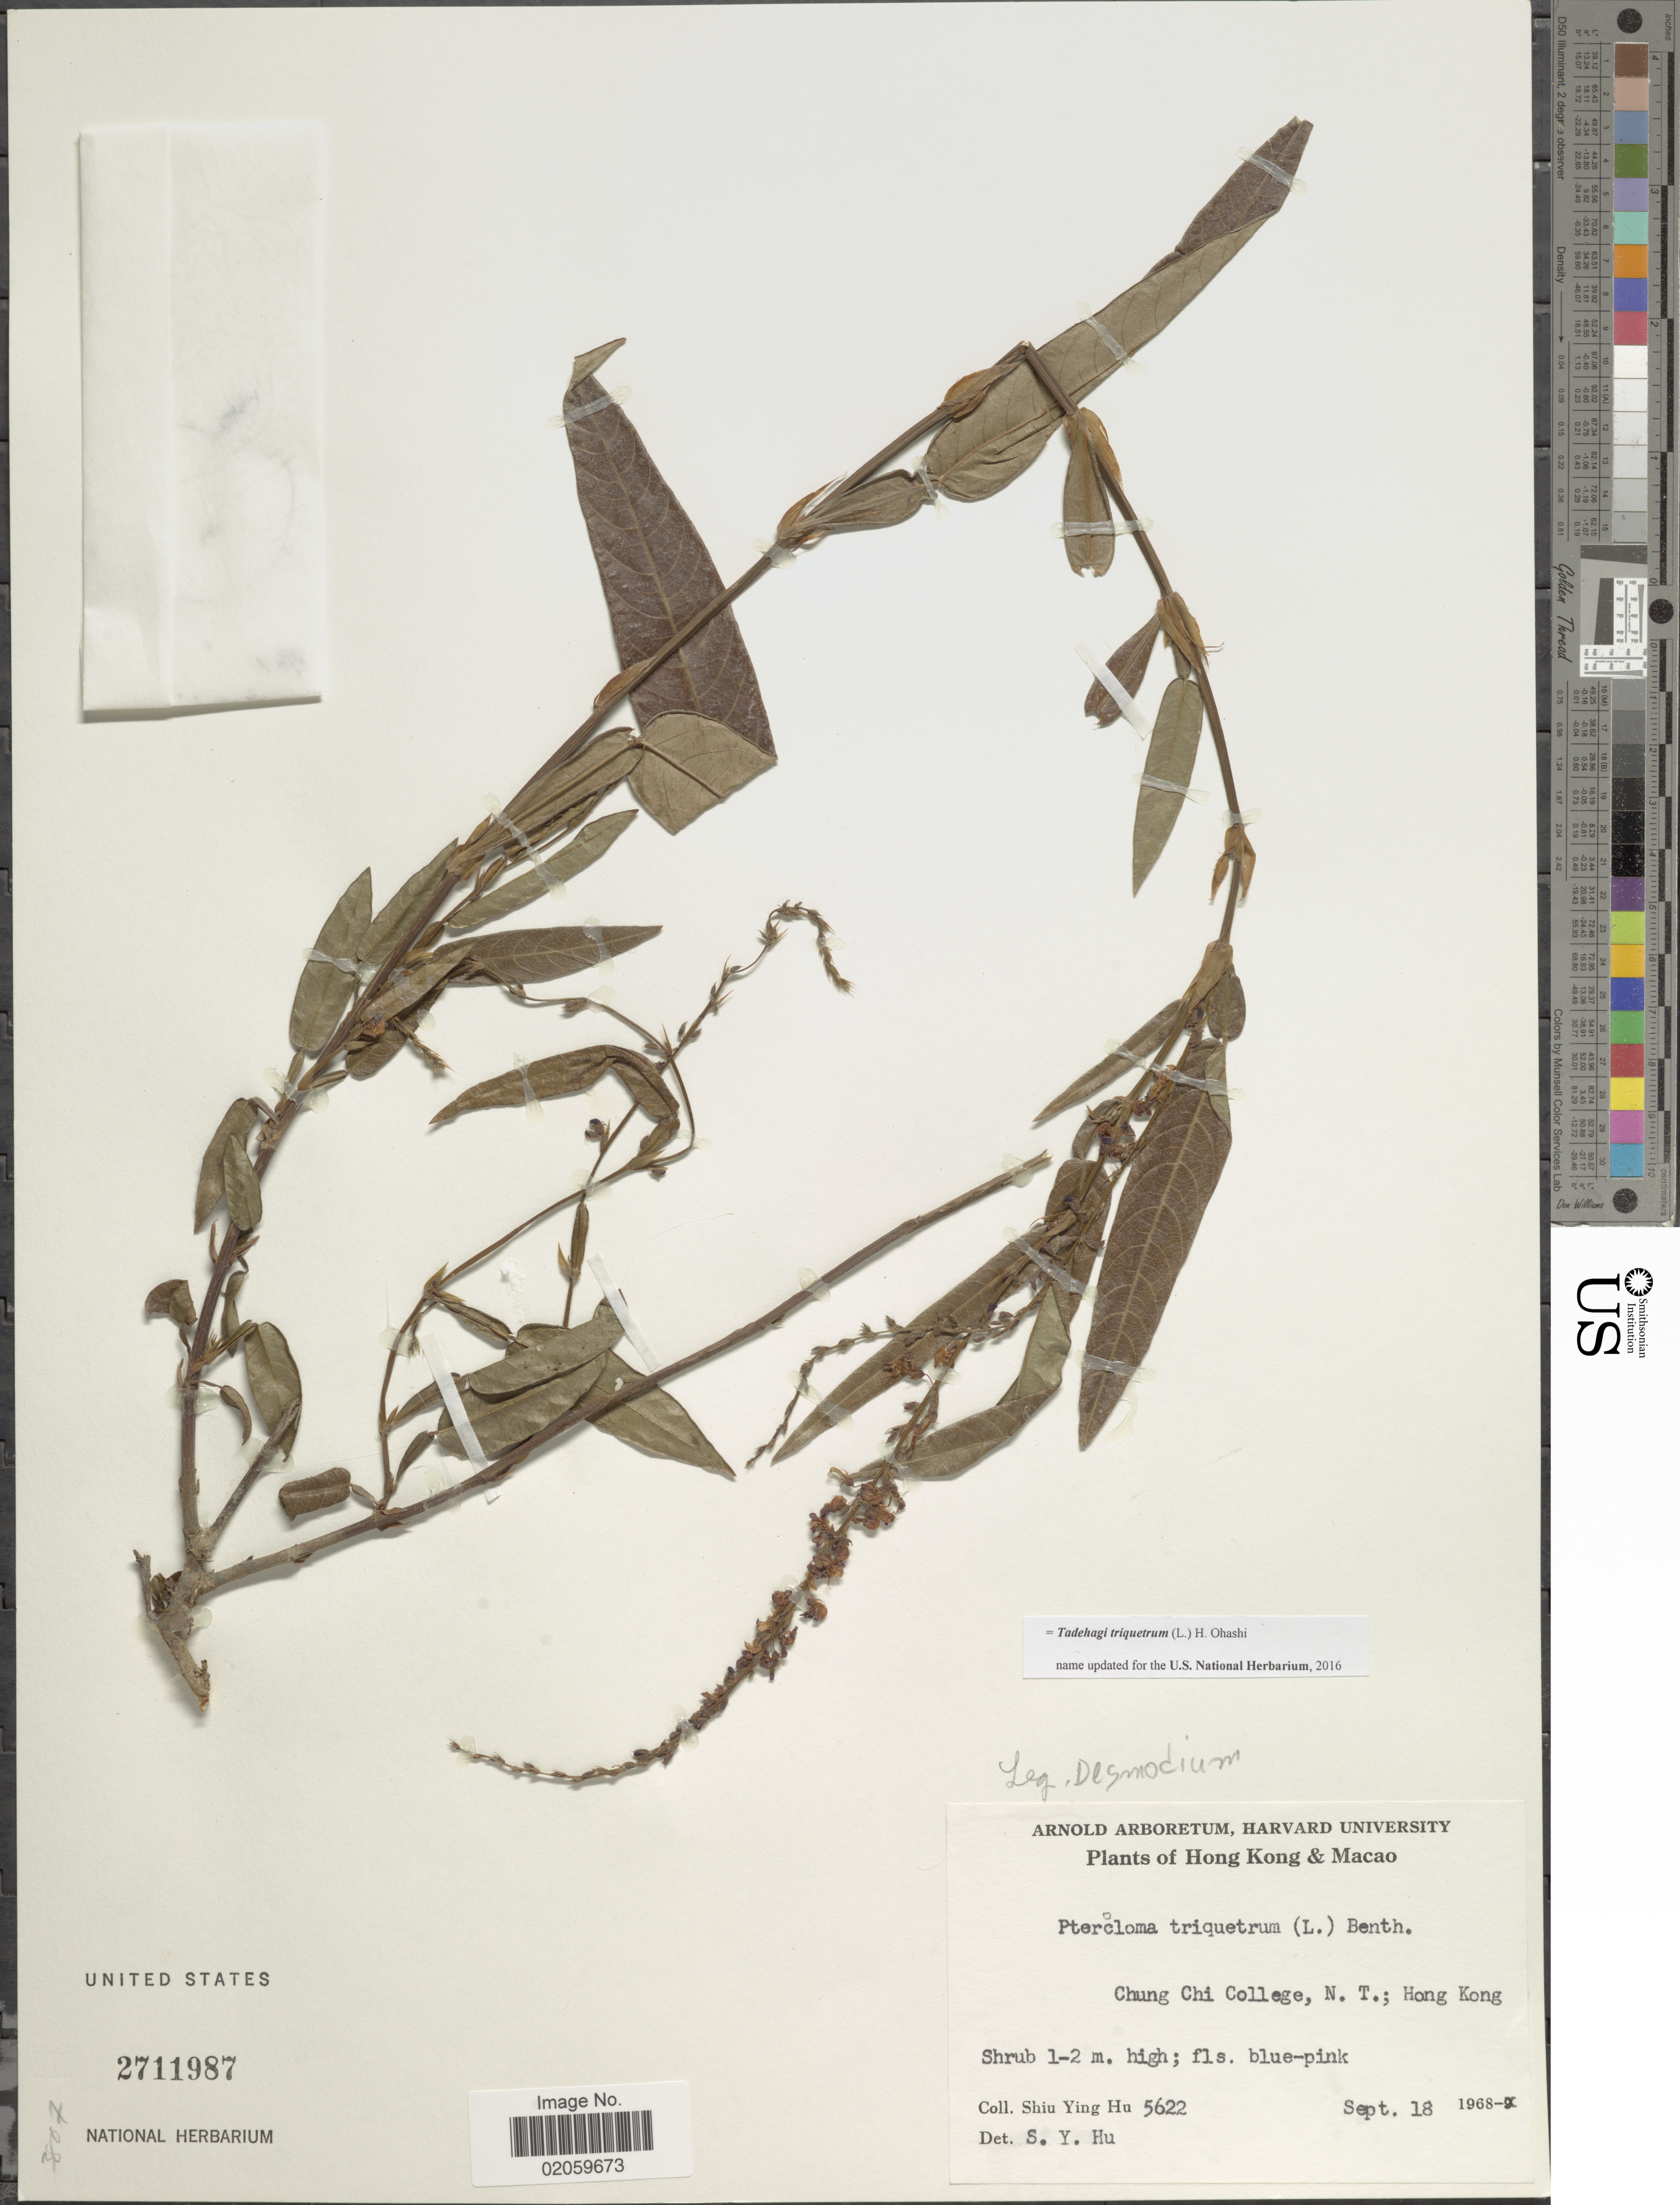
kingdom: Plantae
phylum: Tracheophyta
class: Magnoliopsida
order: Fabales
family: Fabaceae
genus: Tadehagi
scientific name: Tadehagi triquetrum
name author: (L.) H. Ohashi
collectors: S. Y. Hu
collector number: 5622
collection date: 1968-09-18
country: China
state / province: Hong Kong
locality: Hong Kong & Macao, Chung Chi College, N. T.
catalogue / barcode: US 2711987